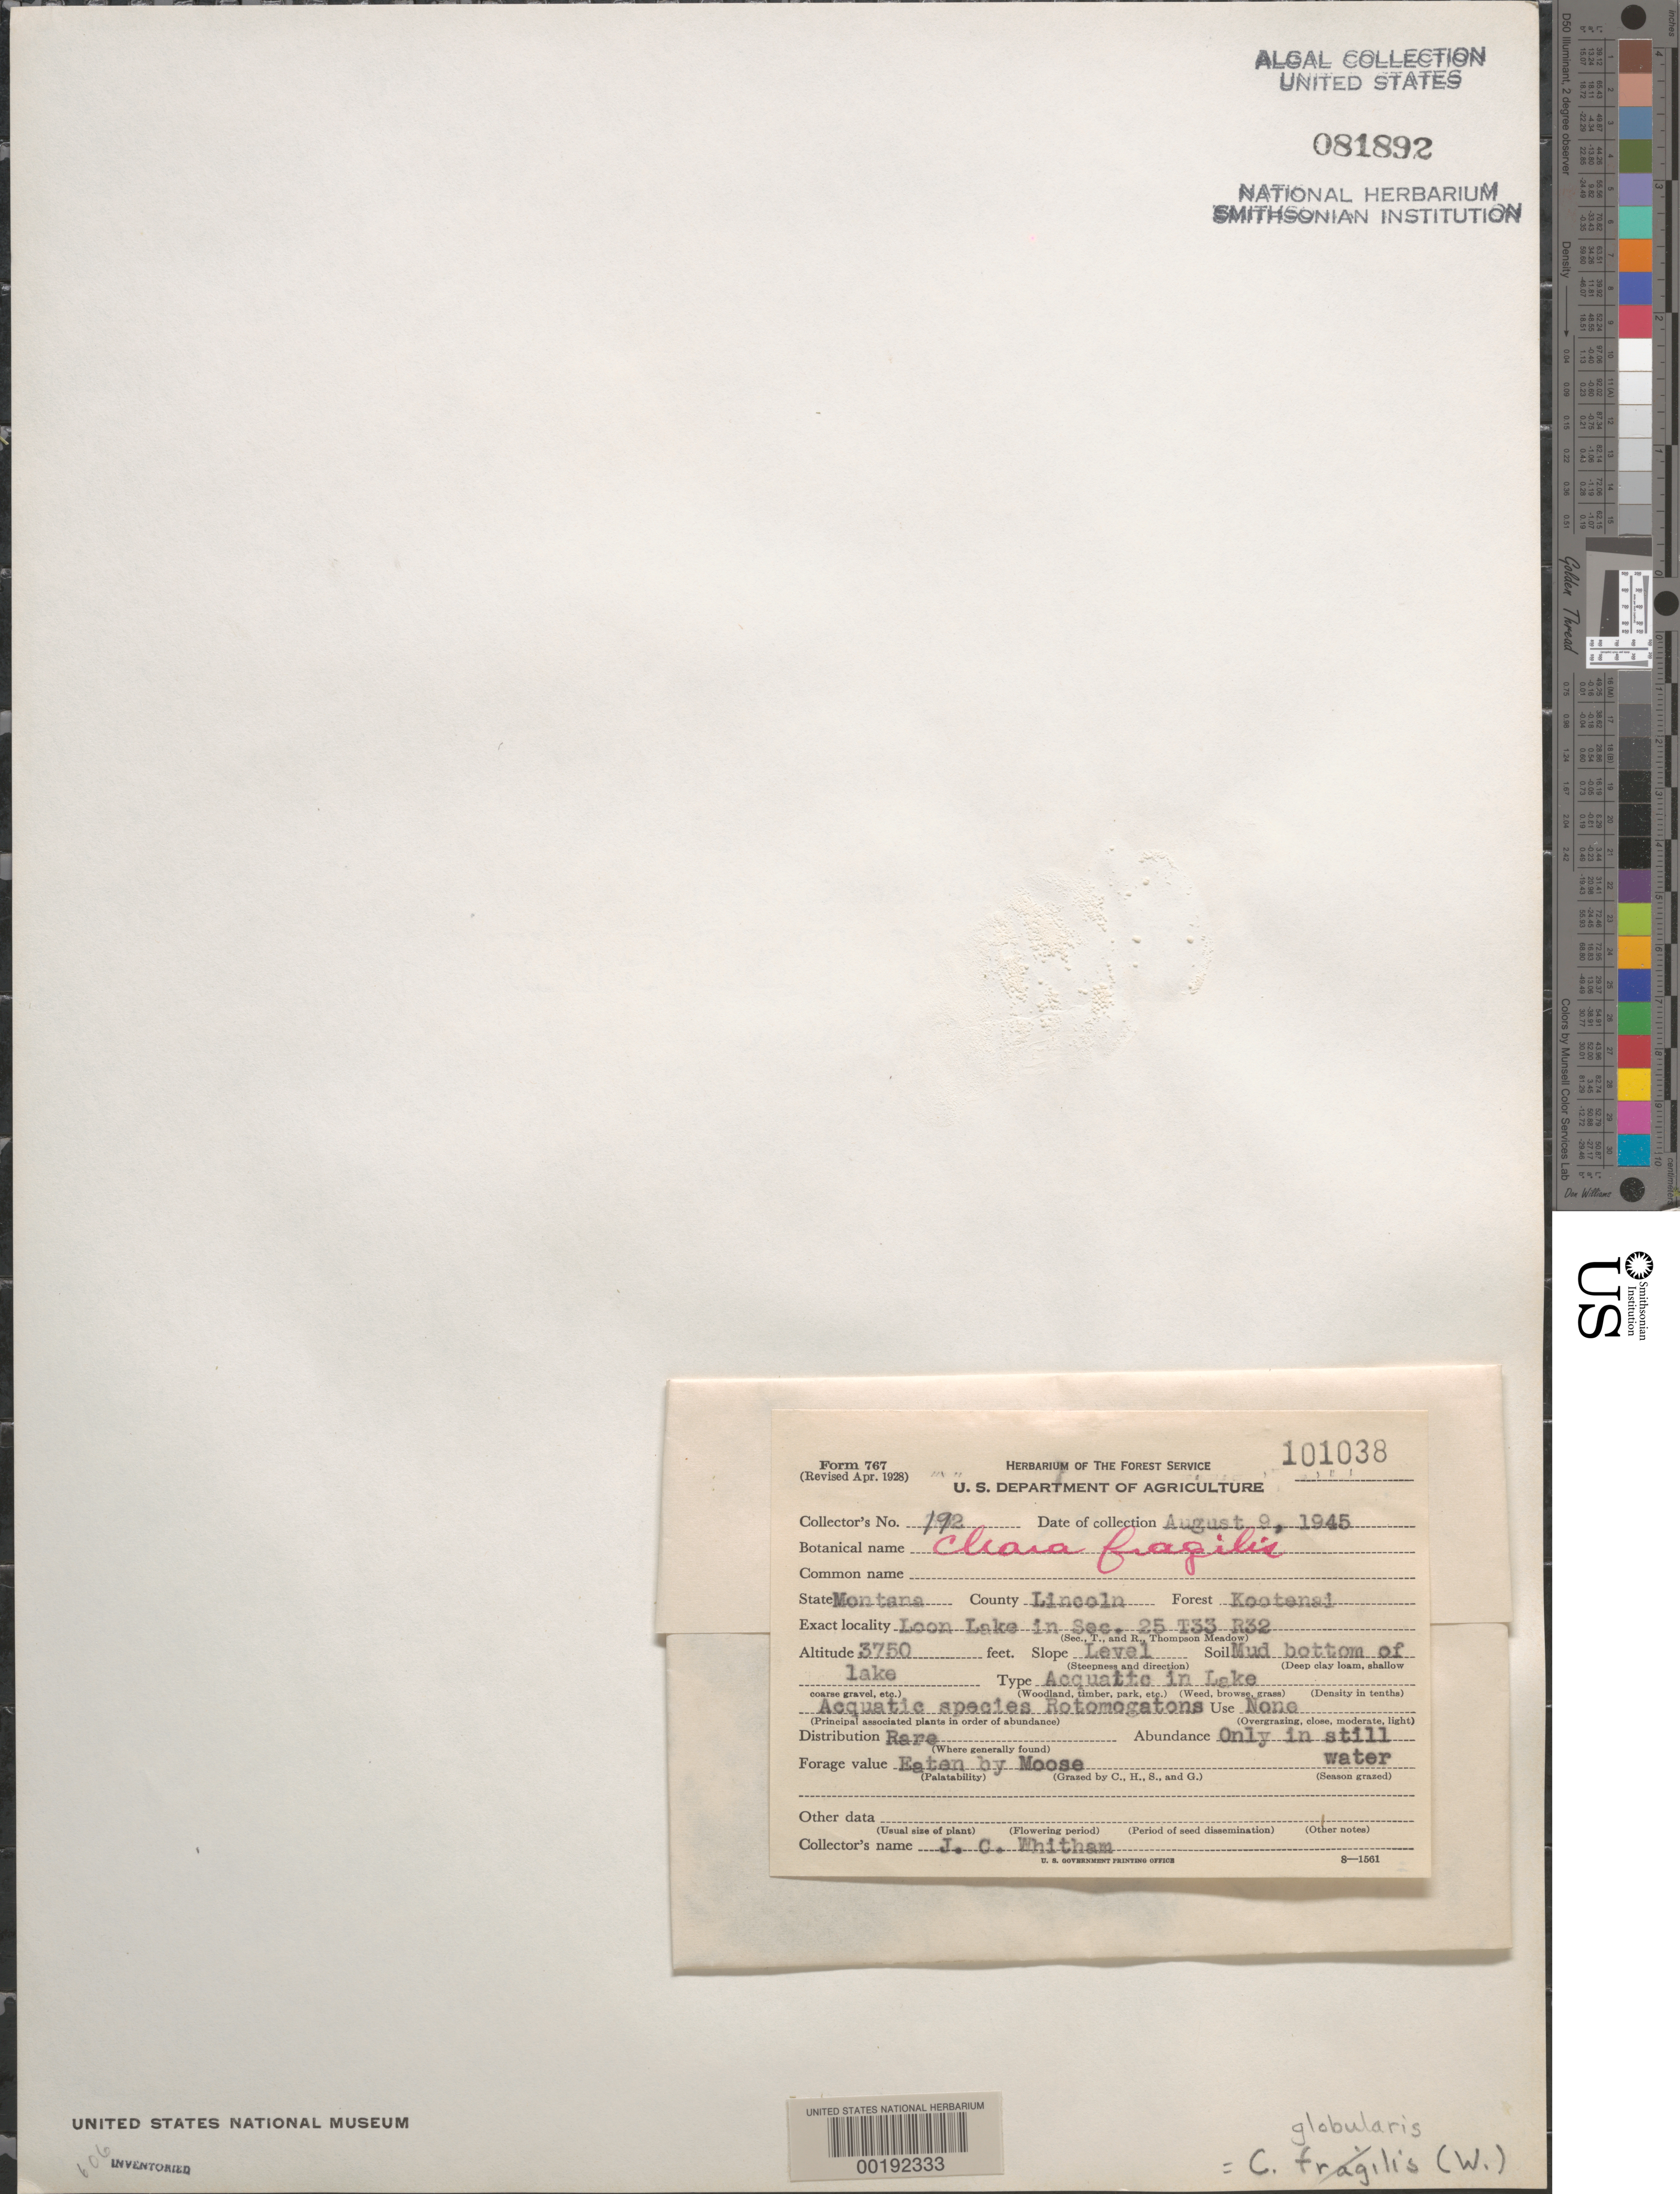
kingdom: Plantae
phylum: Charophyta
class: Charophyceae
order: Charales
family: Characeae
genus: Chara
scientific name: Chara globularis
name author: Thuiller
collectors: J. Whitham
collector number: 192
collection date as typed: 09 Aug 1945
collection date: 1945-08-09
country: United States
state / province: Montana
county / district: Lincoln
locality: Loon Lake, Kootenai Forest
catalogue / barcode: US 81892